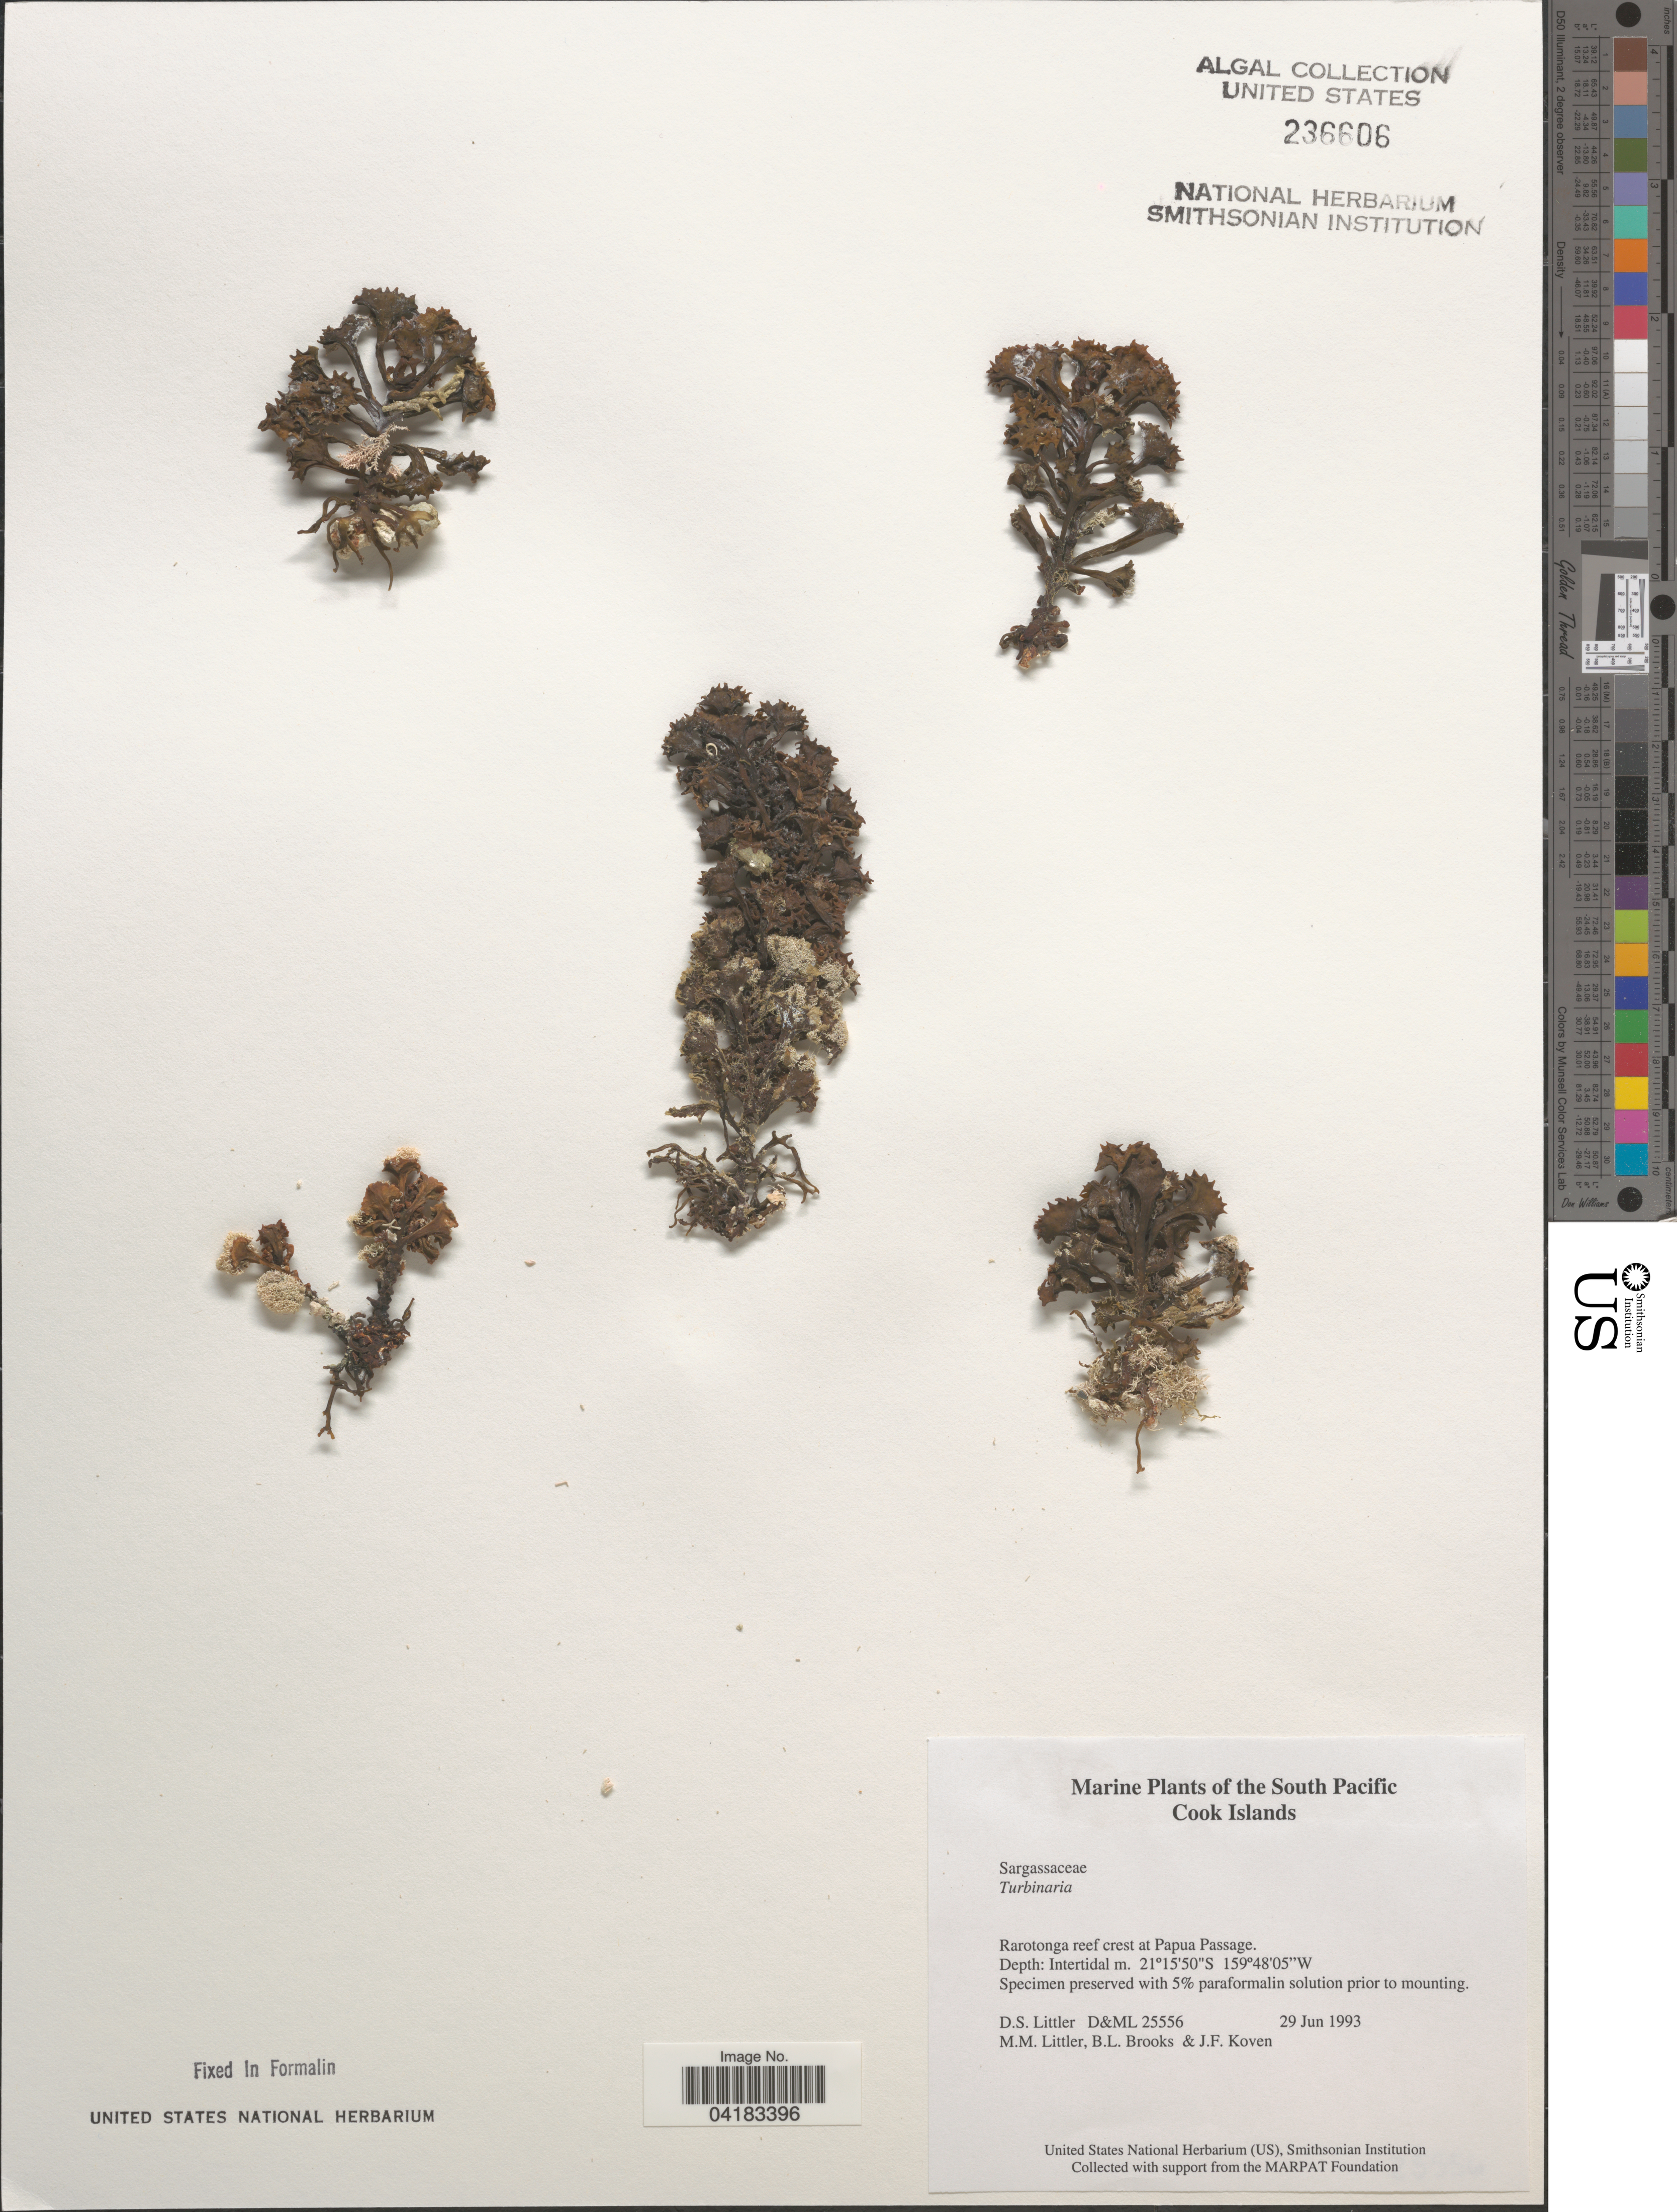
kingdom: Chromista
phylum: Ochrophyta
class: Phaeophyceae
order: Fucales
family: Sargassaceae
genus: Turbinaria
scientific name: Turbinaria sp.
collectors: D. S. Littler, B. Brooks & J. Koven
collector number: D&ML25556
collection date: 1993-06-29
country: Cook Islands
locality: South Pacific. Rarotonga reef crest at Papua Passage.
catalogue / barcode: US 236606